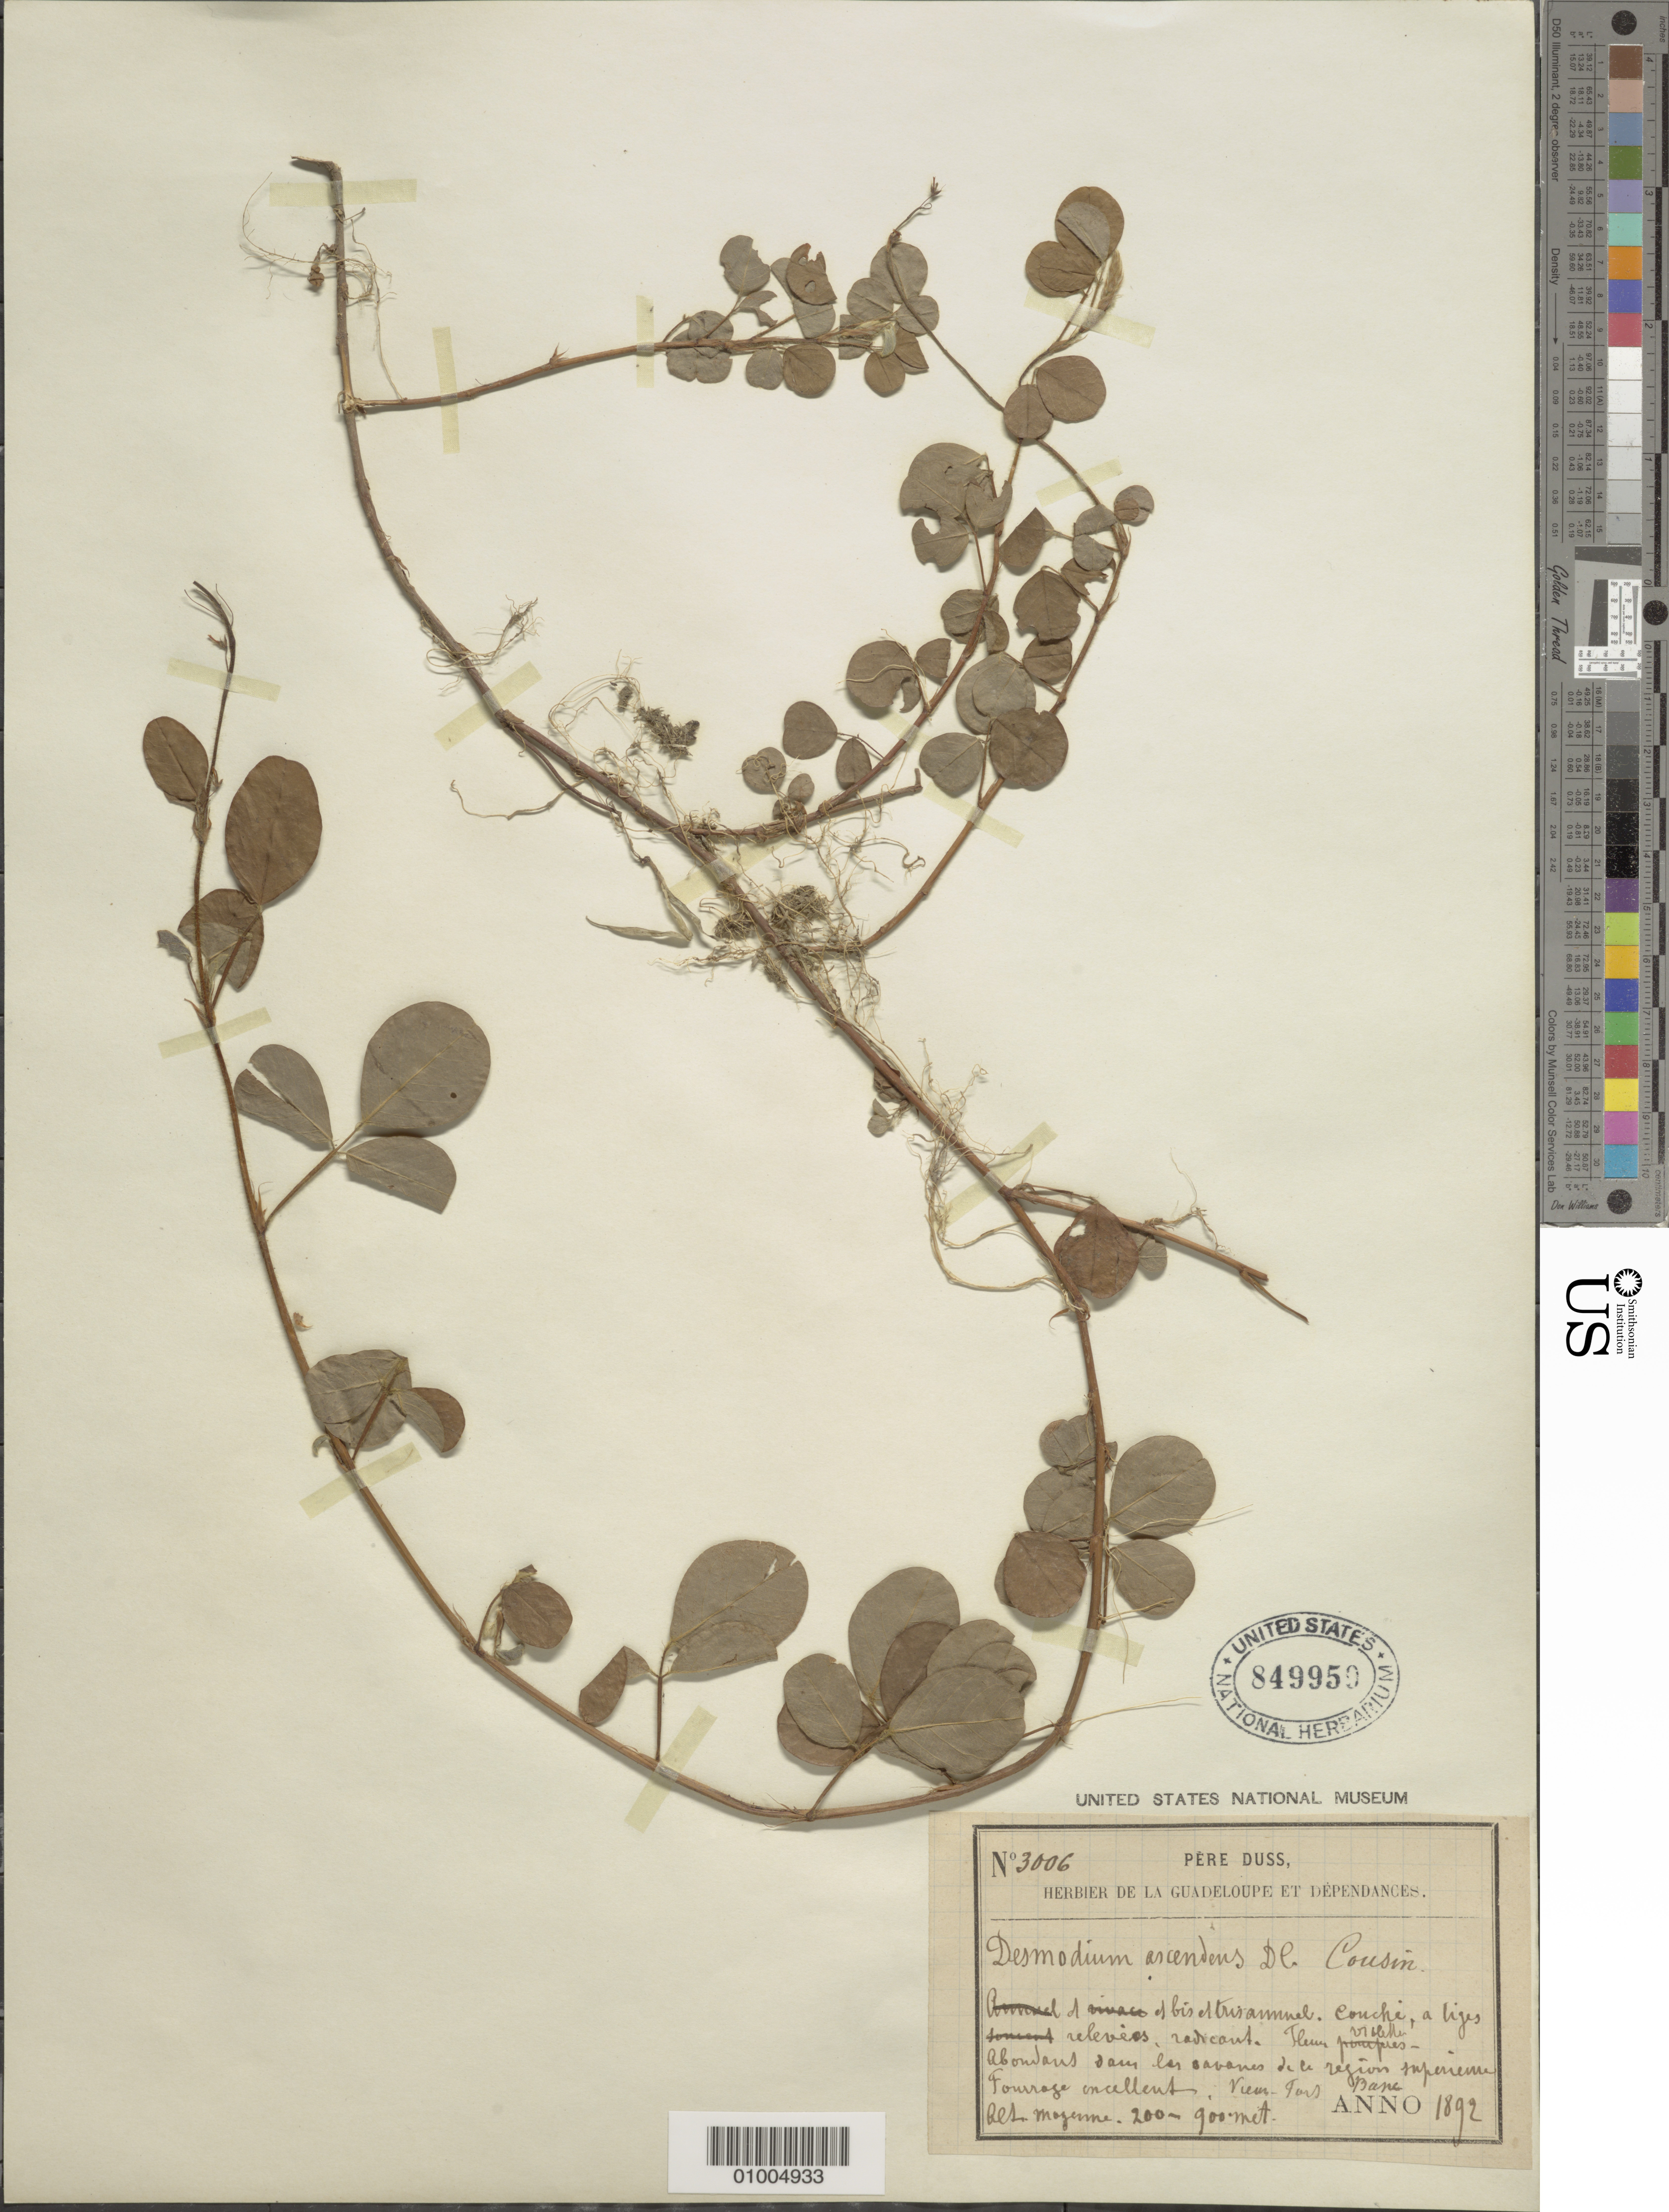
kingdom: Plantae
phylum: Tracheophyta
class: Magnoliopsida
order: Fabales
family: Fabaceae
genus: Grona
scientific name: Grona adscendens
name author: (Sw.) H. Ohashi & K. Ohashi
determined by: Strong, Mark T., (BOT), Smithsonian Institution - National Museum of Natural History (UNITED STATES)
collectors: Père Duss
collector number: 3006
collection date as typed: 1892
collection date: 1892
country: Guadeloupe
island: Basse Terre [Guadeloupe]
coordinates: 0 N, 0 E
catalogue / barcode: US 849959